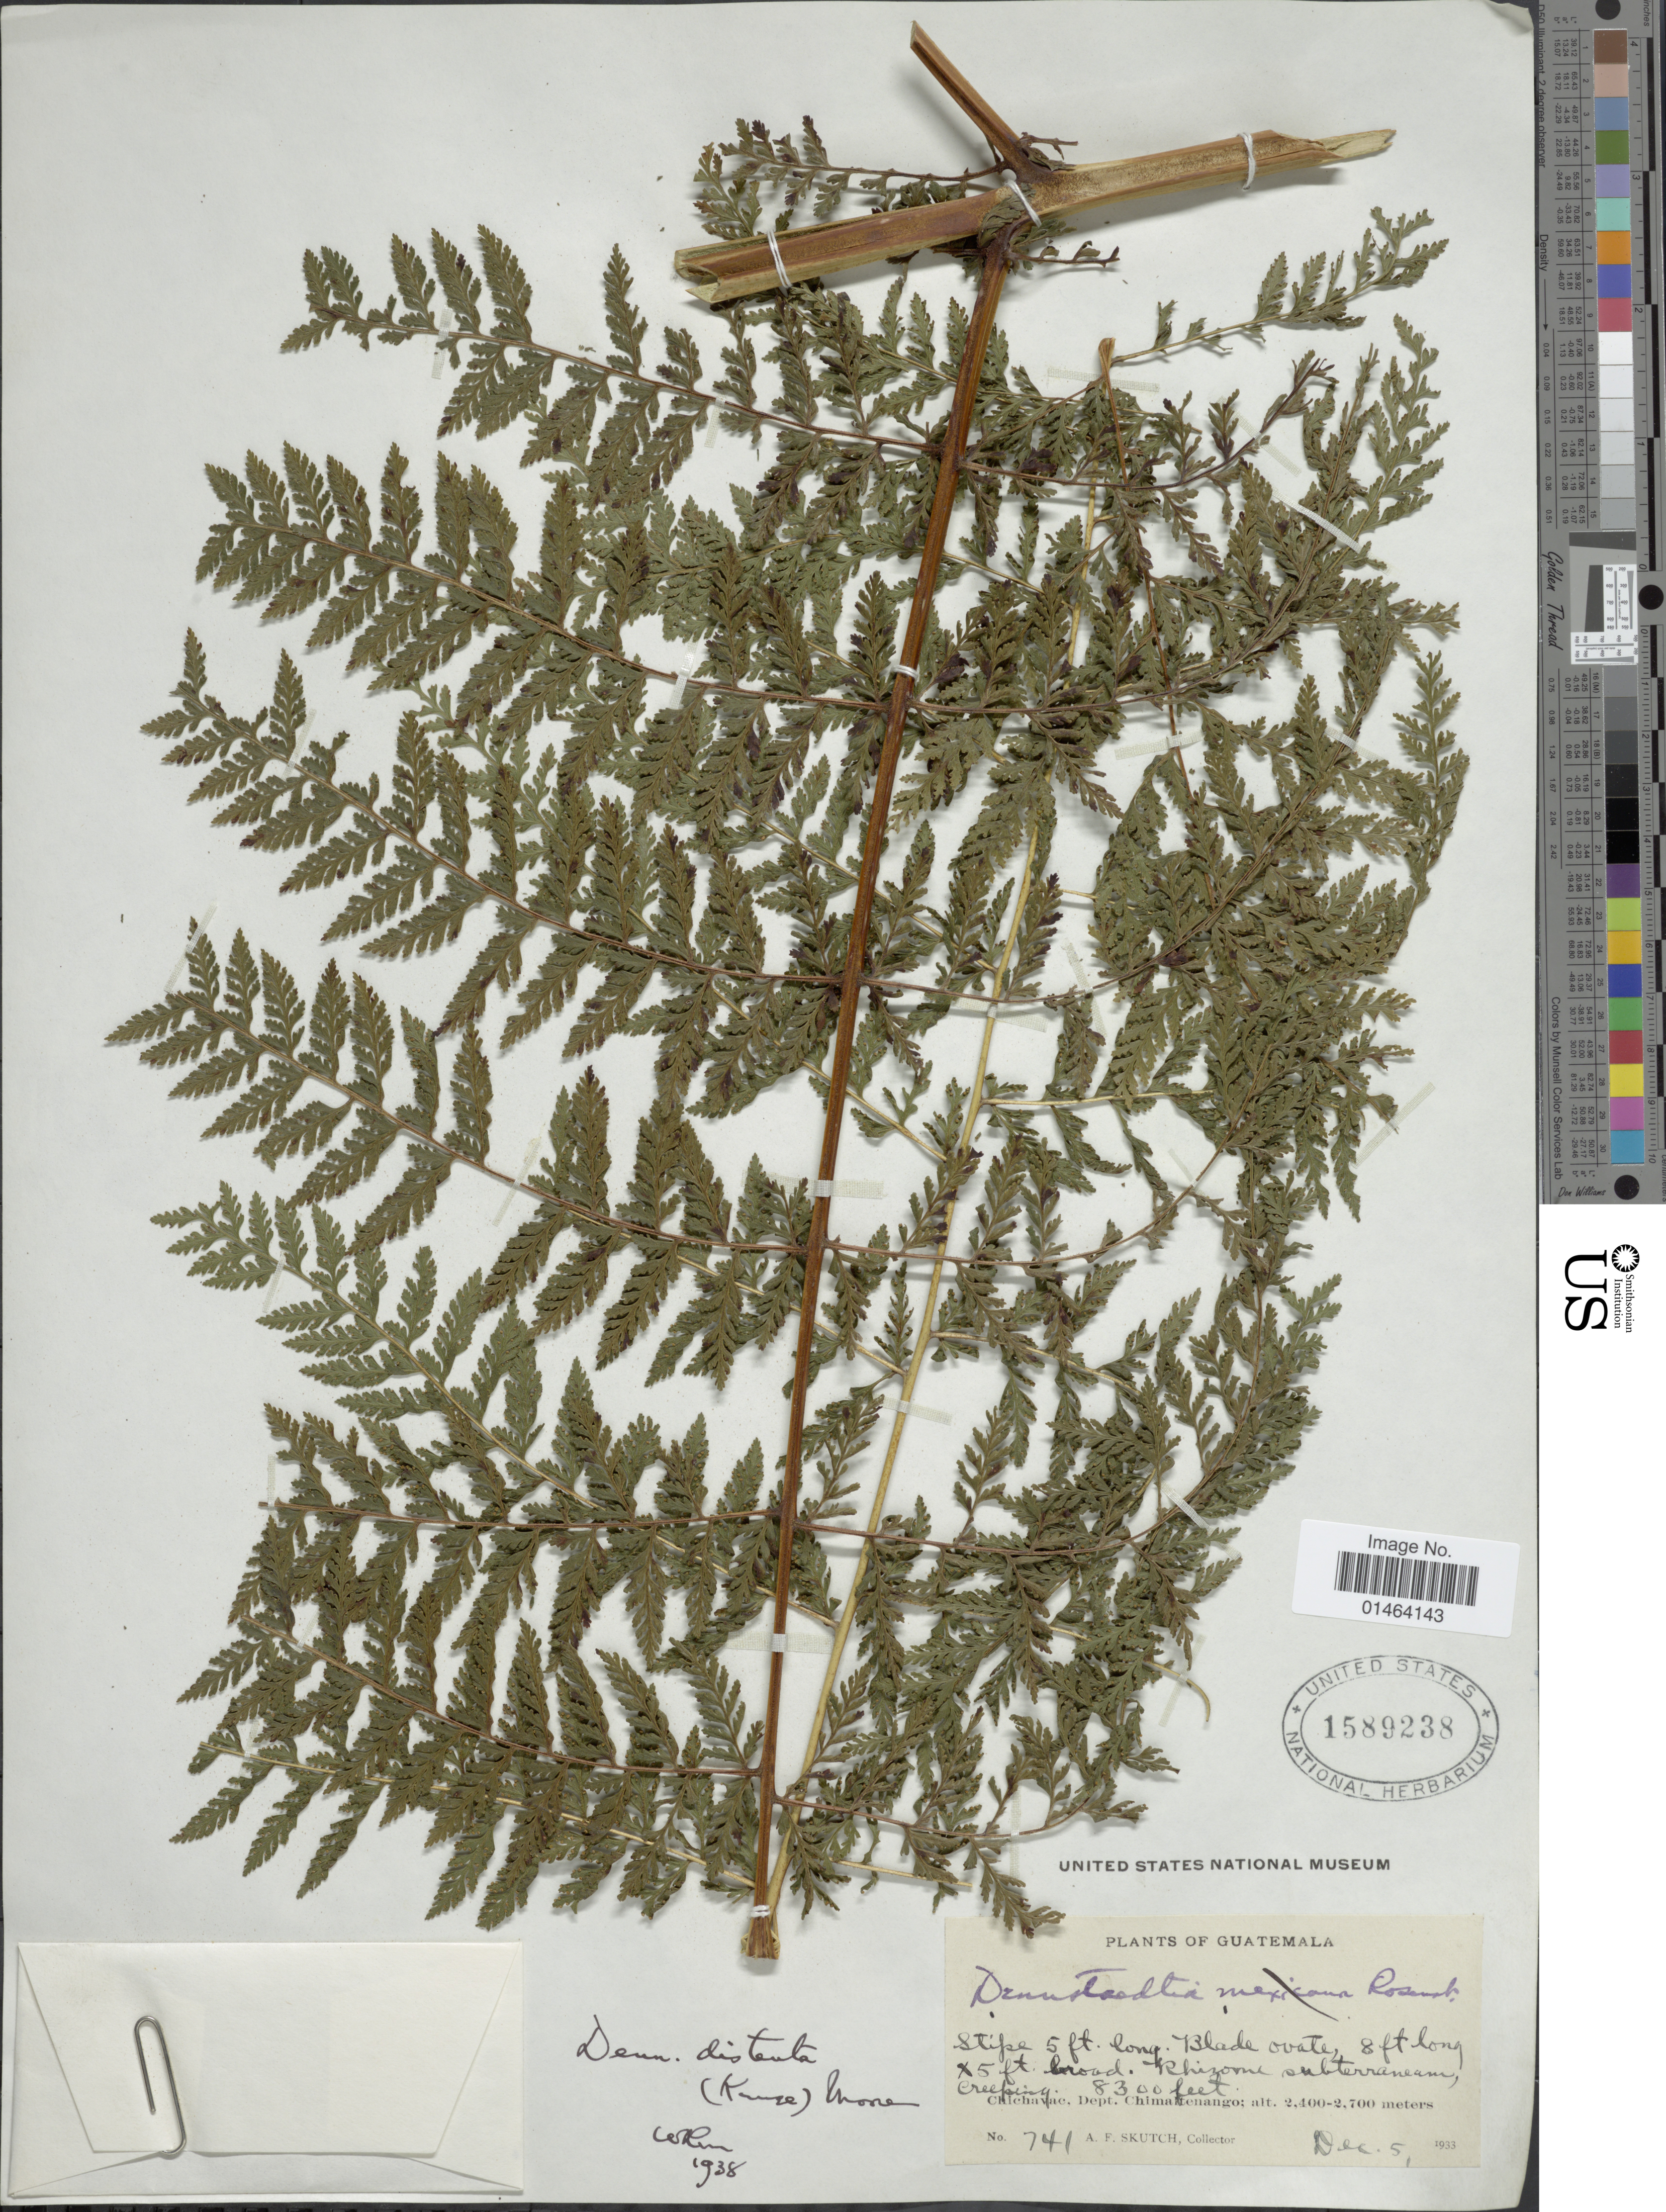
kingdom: Plantae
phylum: Tracheophyta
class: Polypodiopsida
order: Polypodiales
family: Dennstaedtiaceae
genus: Dennstaedtia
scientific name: Dennstaedtia distenta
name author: (Kunze) T. Moore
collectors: A. F. Skutch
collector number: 741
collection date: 1933-12-05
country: Guatemala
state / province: Chimaltenango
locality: Guatemala, Chichavac, Dept. Chimaltenango.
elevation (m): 2400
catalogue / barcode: US 1589238